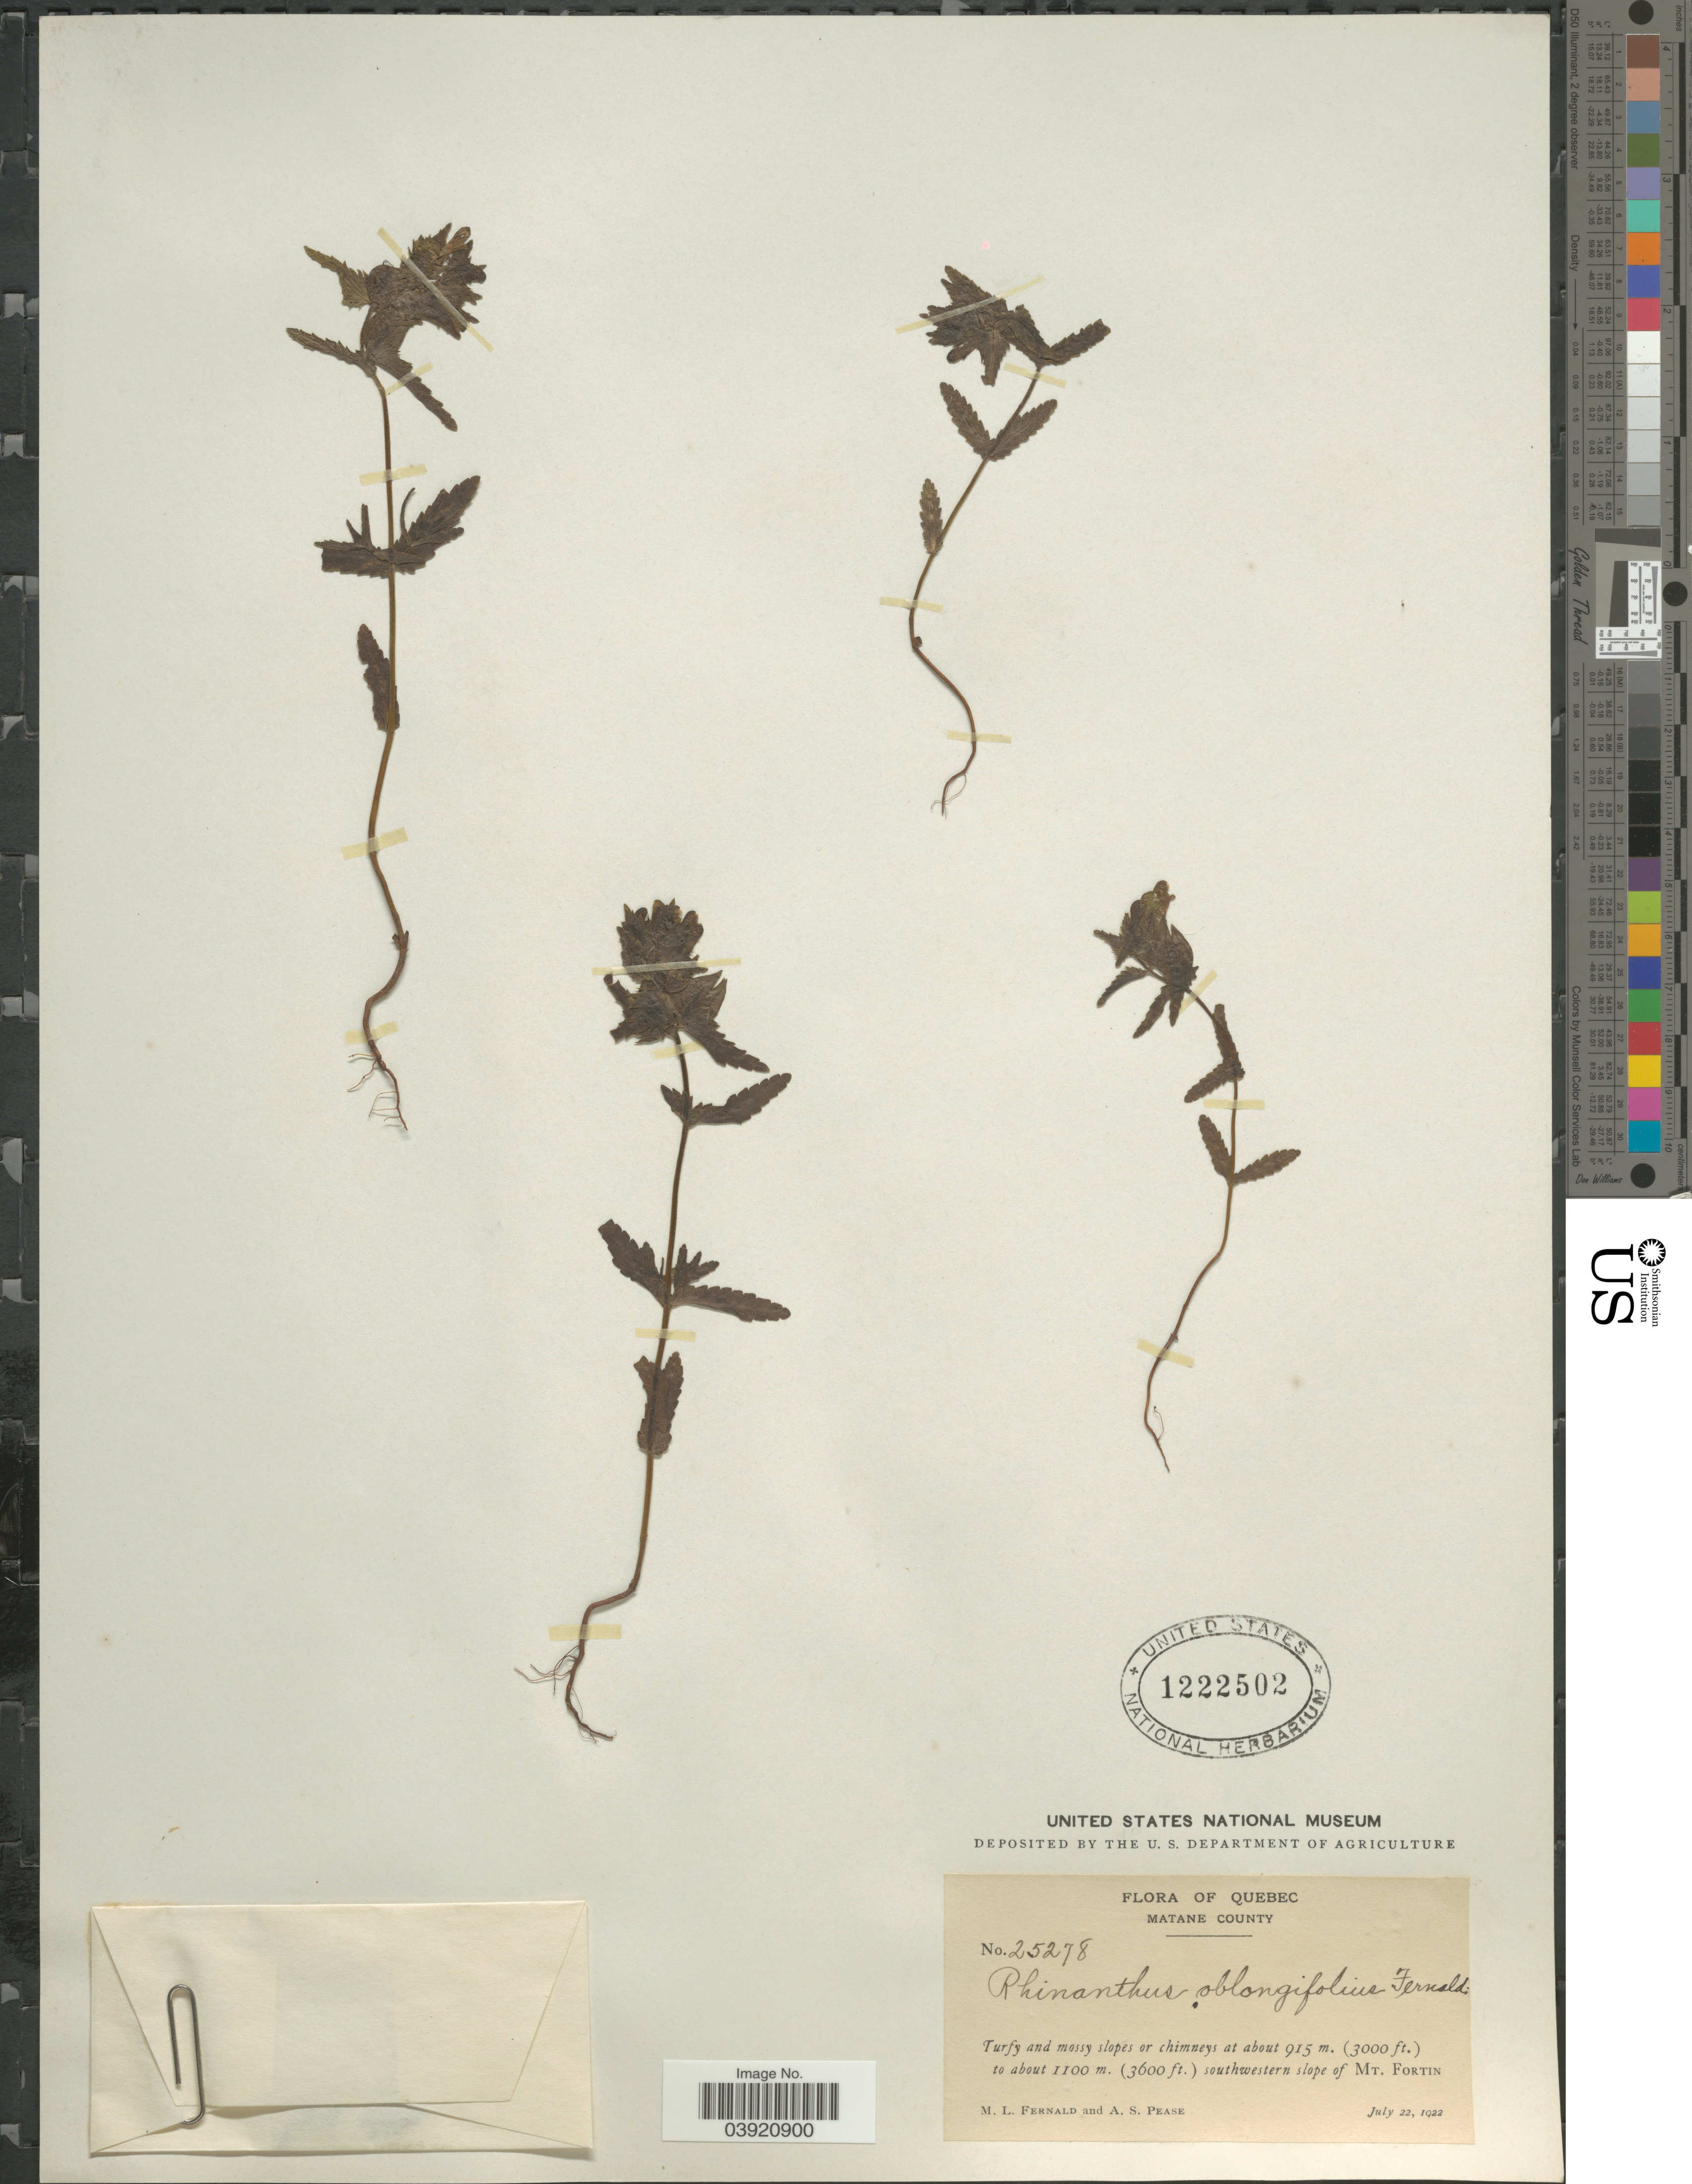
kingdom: Plantae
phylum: Tracheophyta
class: Magnoliopsida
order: Lamiales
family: Orobanchaceae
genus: Rhinanthus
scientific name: Rhinanthus oblongifolius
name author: Fernald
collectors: M. L. Fernald & A. S. Pease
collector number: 25278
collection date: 1922-07-22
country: Canada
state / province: Quebec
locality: Matane County. Turfy and mossy slopes or chimneys. Southwestern slope of Mt. Fortin.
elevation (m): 914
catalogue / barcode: US 1222502